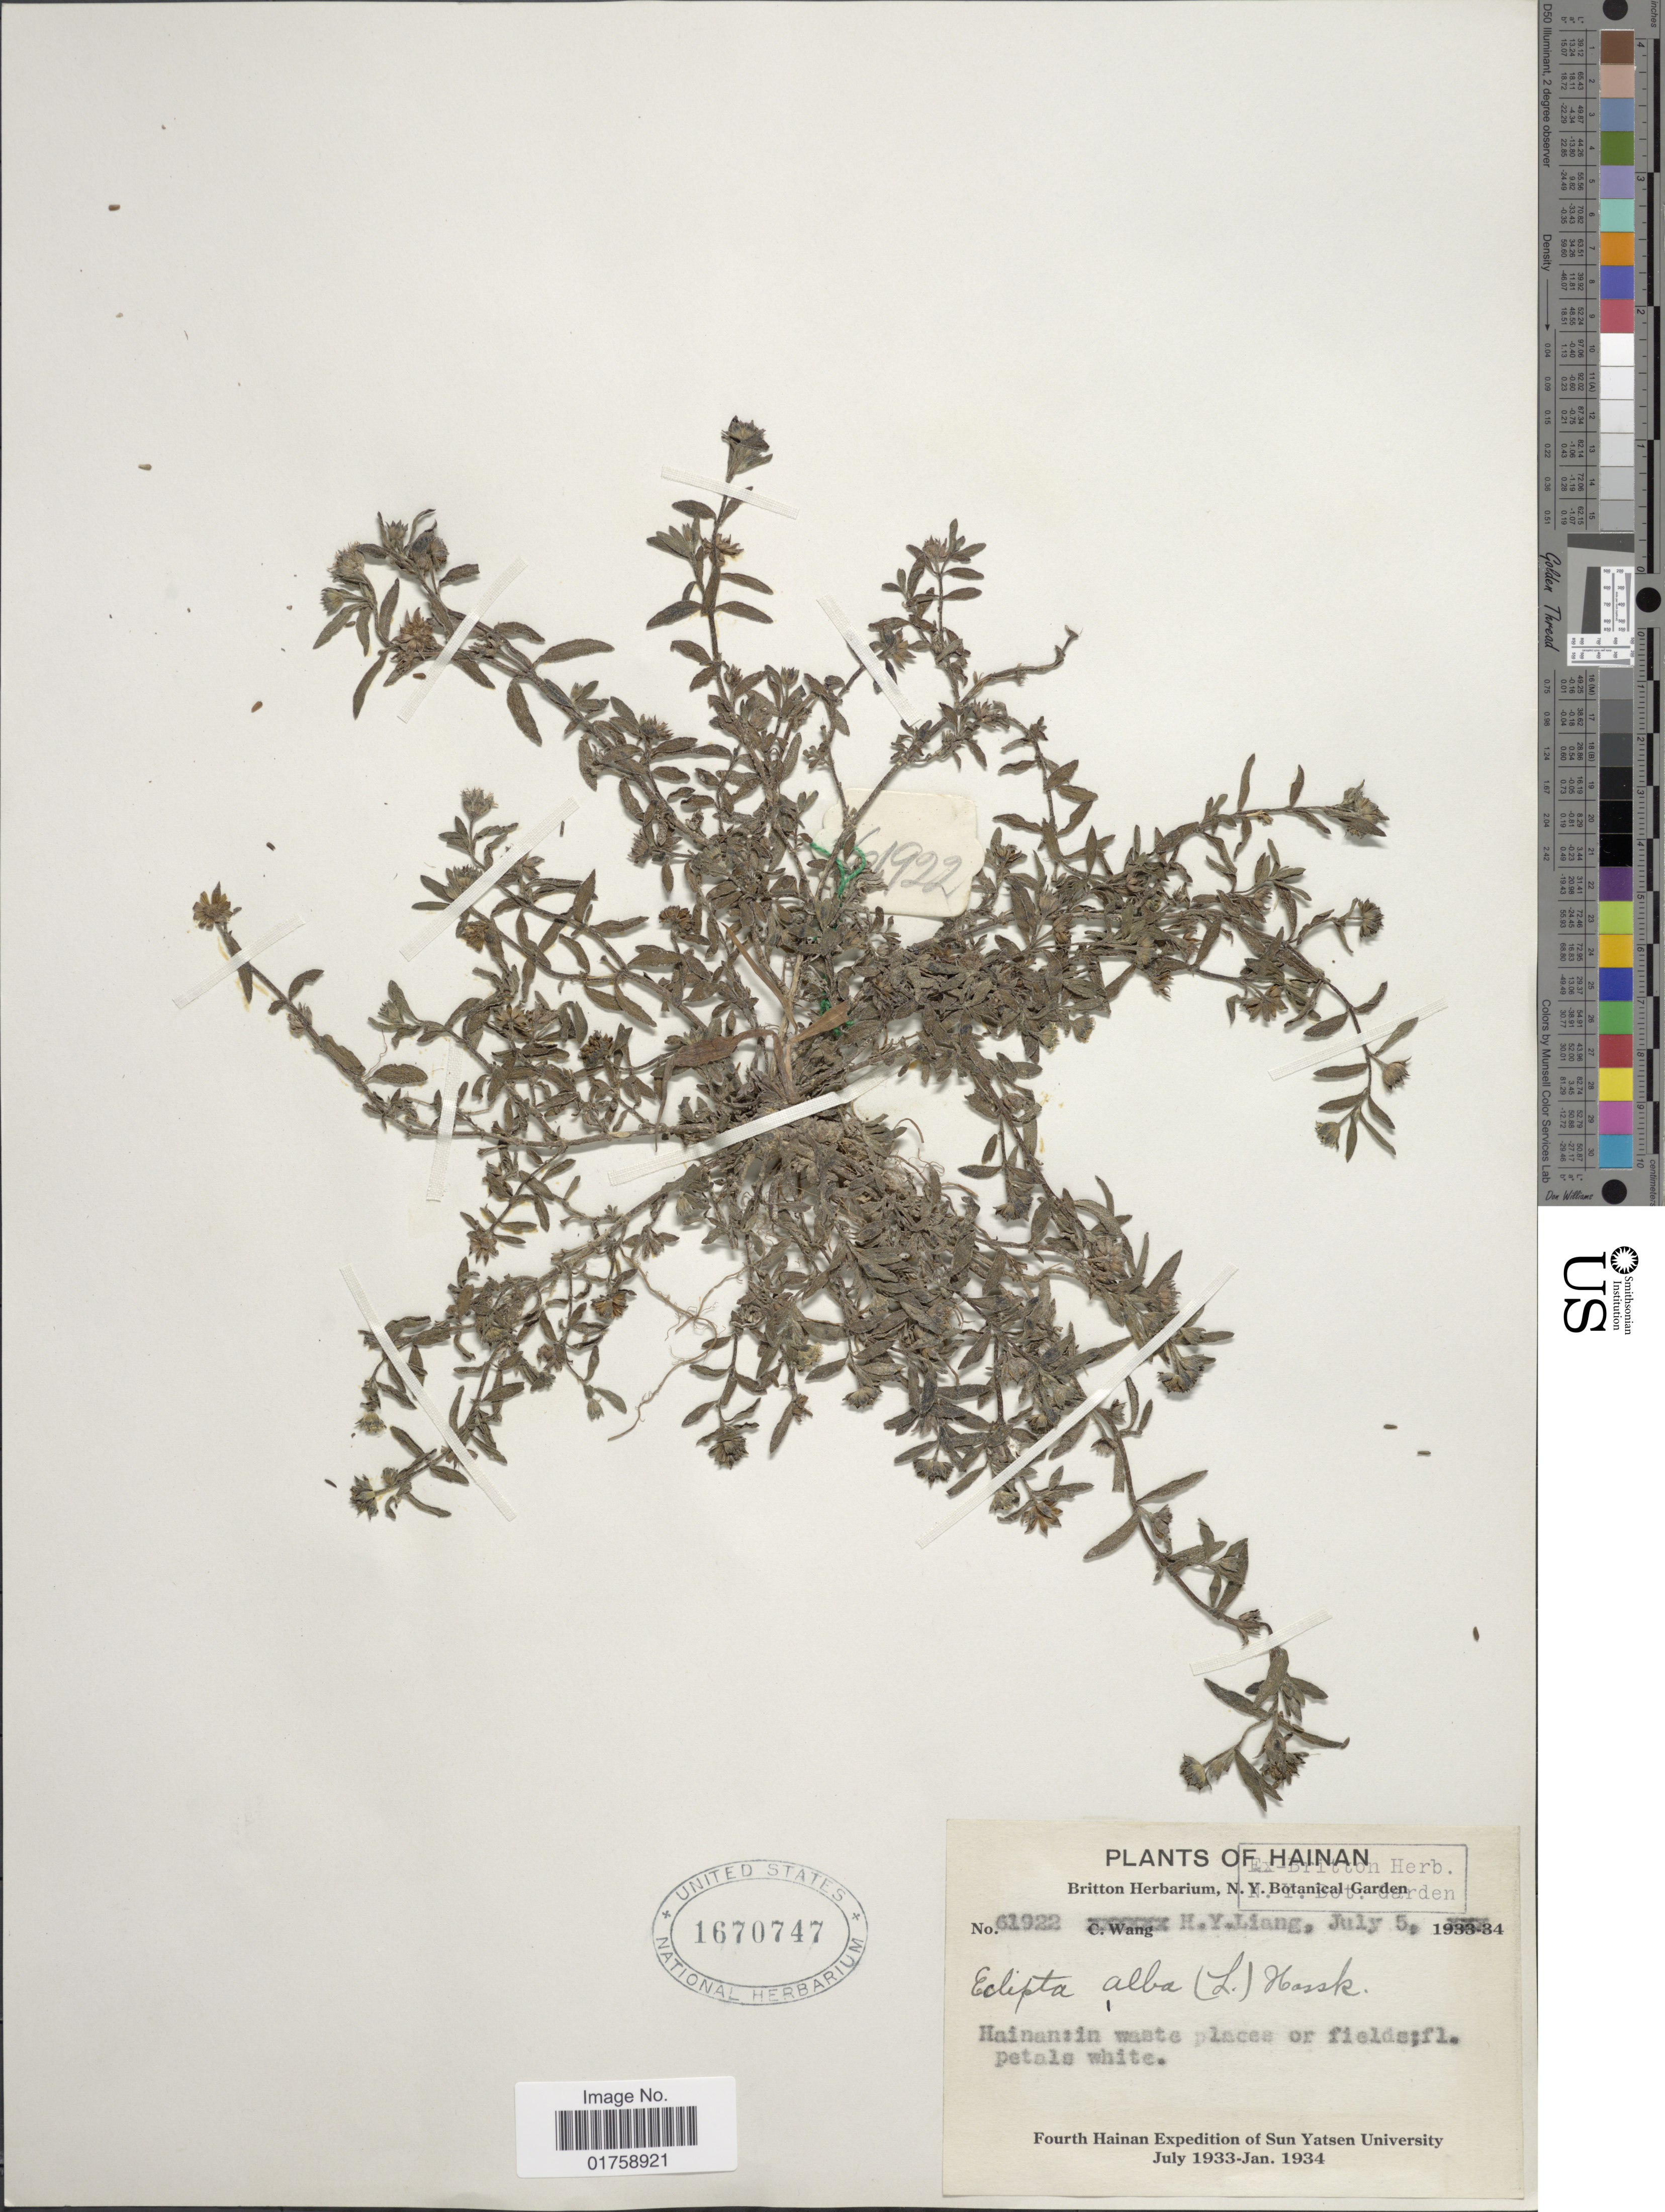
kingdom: Plantae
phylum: Tracheophyta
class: Magnoliopsida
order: Asterales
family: Asteraceae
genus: Eclipta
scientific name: Eclipta prostrata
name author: (L.) L.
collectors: H. Y. Liang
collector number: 61922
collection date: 1933-07-05/1934-07-05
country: China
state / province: Hainan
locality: Hainan: in waste places or fields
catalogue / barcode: US 1670747